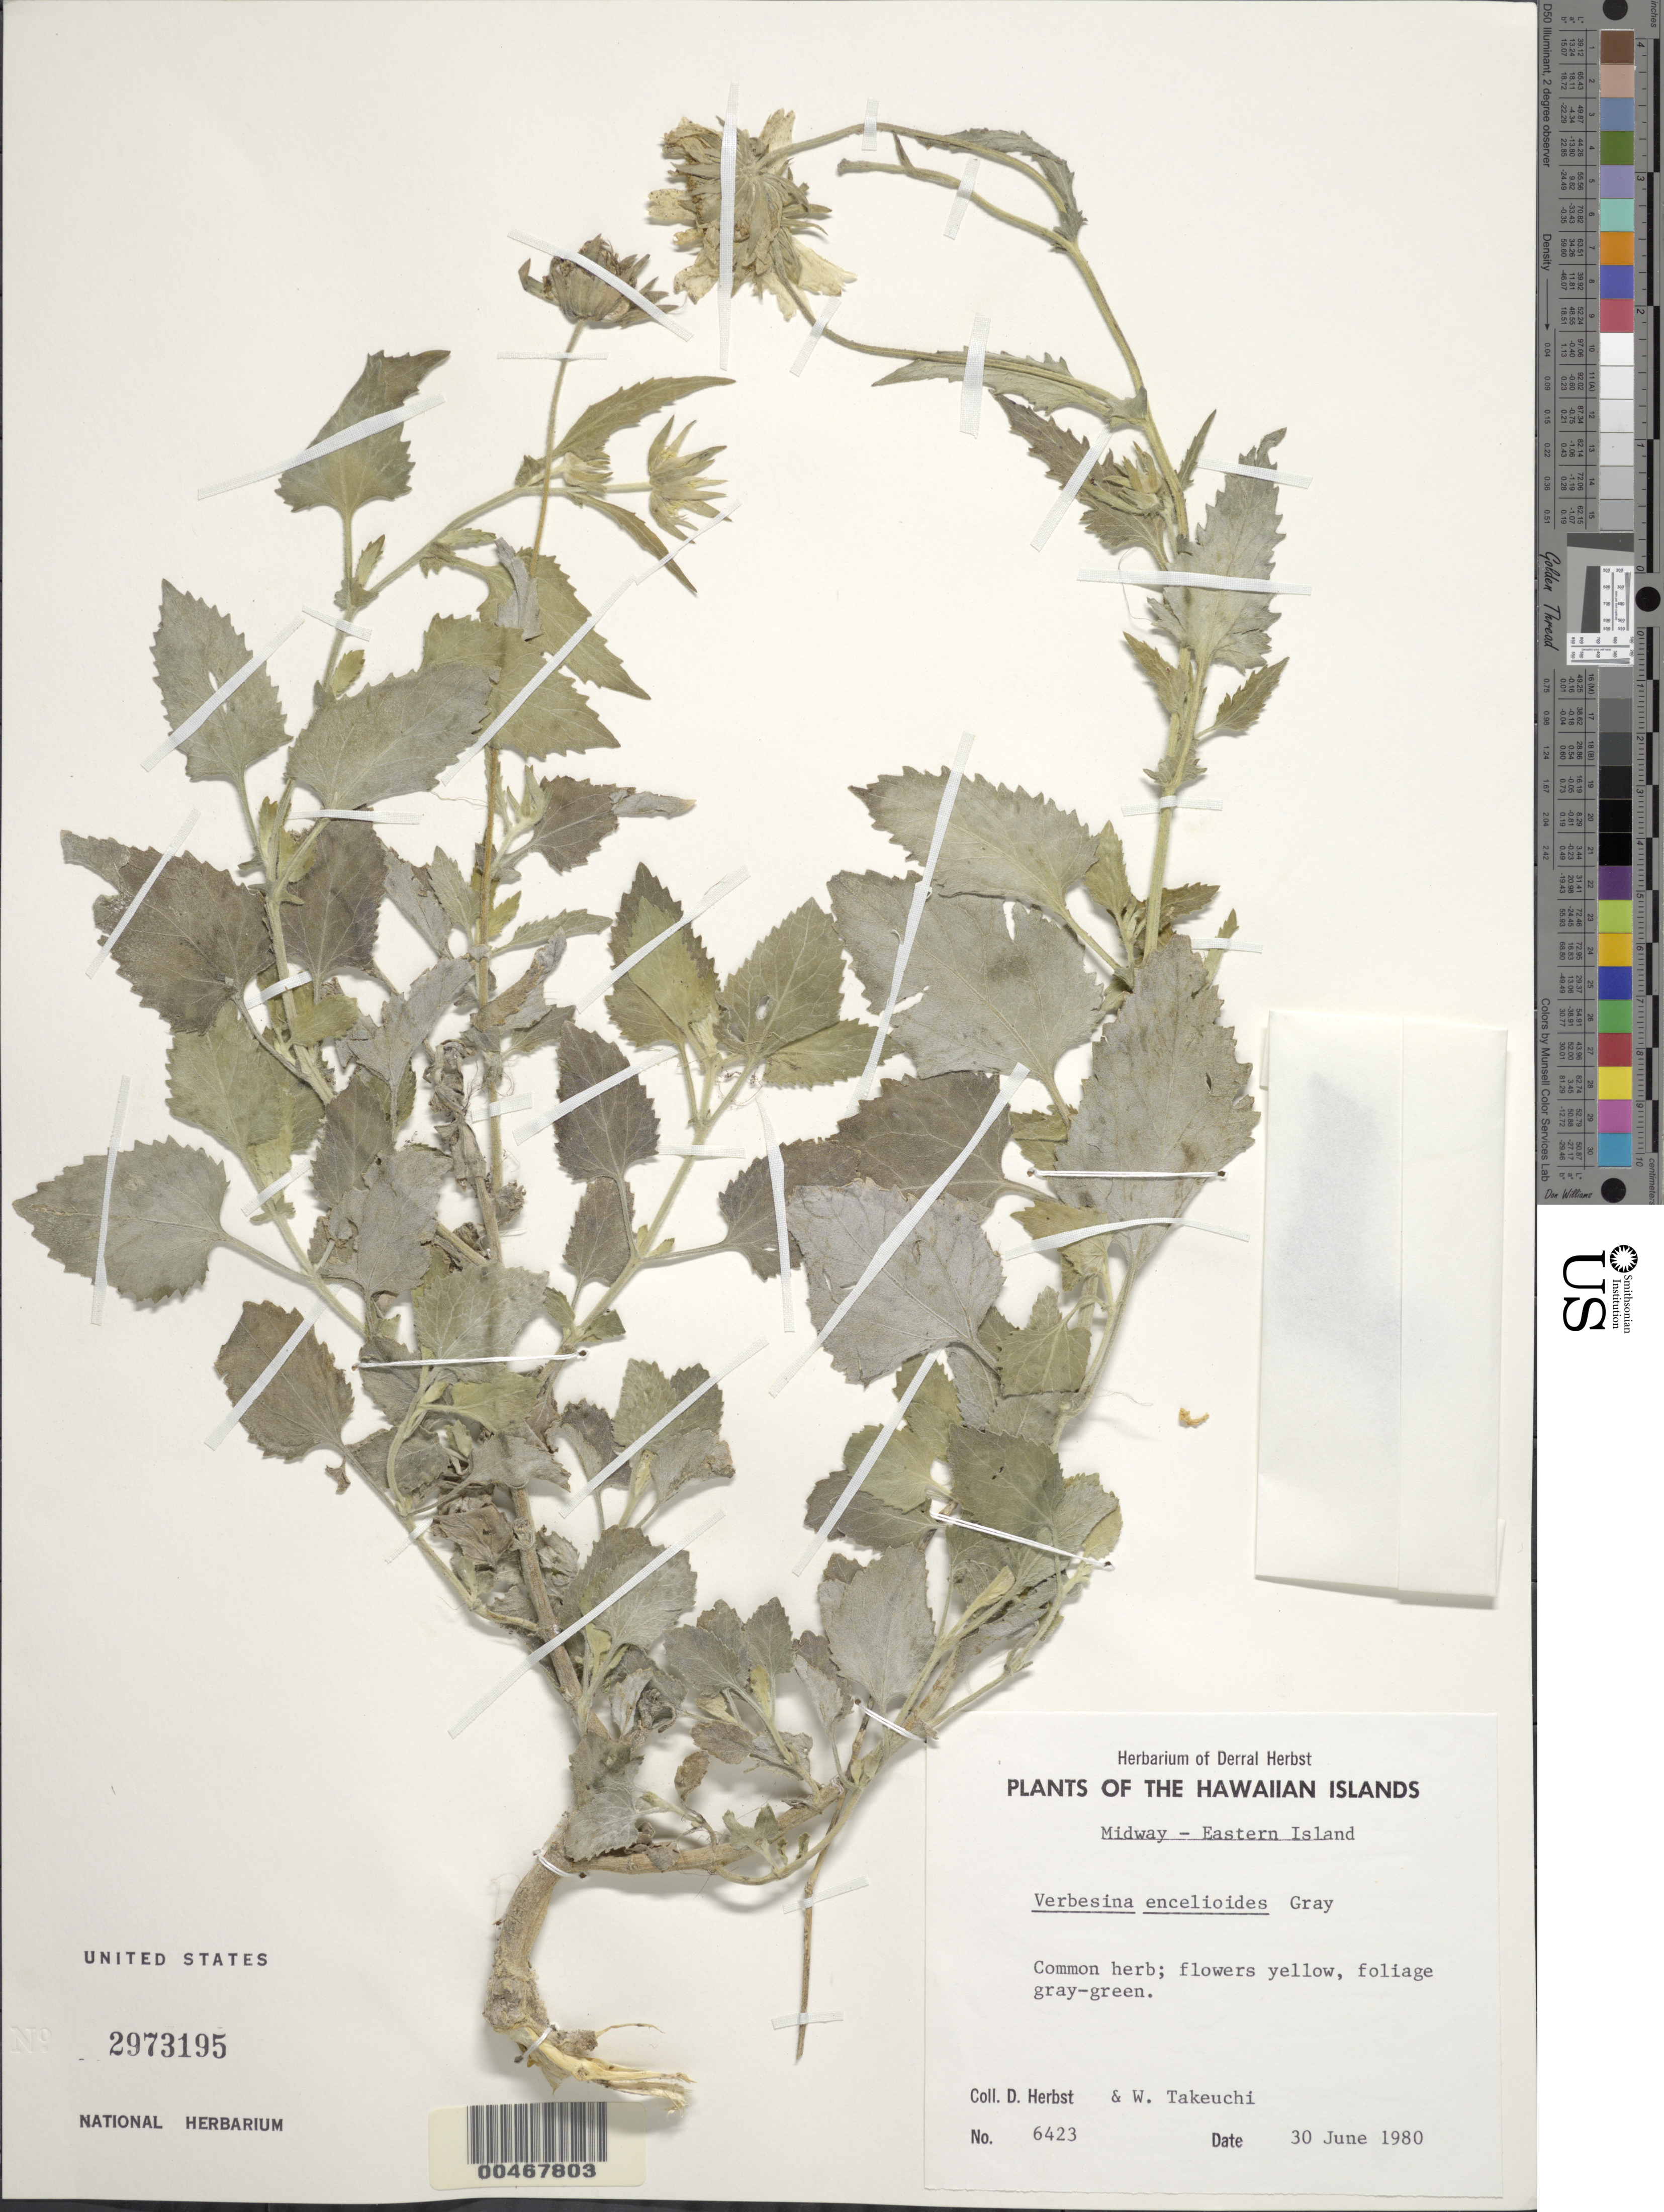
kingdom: Plantae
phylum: Tracheophyta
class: Magnoliopsida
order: Asterales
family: Asteraceae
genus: Verbesina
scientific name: Verbesina encelioides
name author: (Cav.) Benth. & Hook. ex A. Gray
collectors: D. R. Herbst & W. N. Takeuchi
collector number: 6423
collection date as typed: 30 Jun 1980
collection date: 1980-06-30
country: U.S. Administered Pacific Islands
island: Midway Atoll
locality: Eastern Islet, Midway Is.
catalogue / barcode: US 2973195